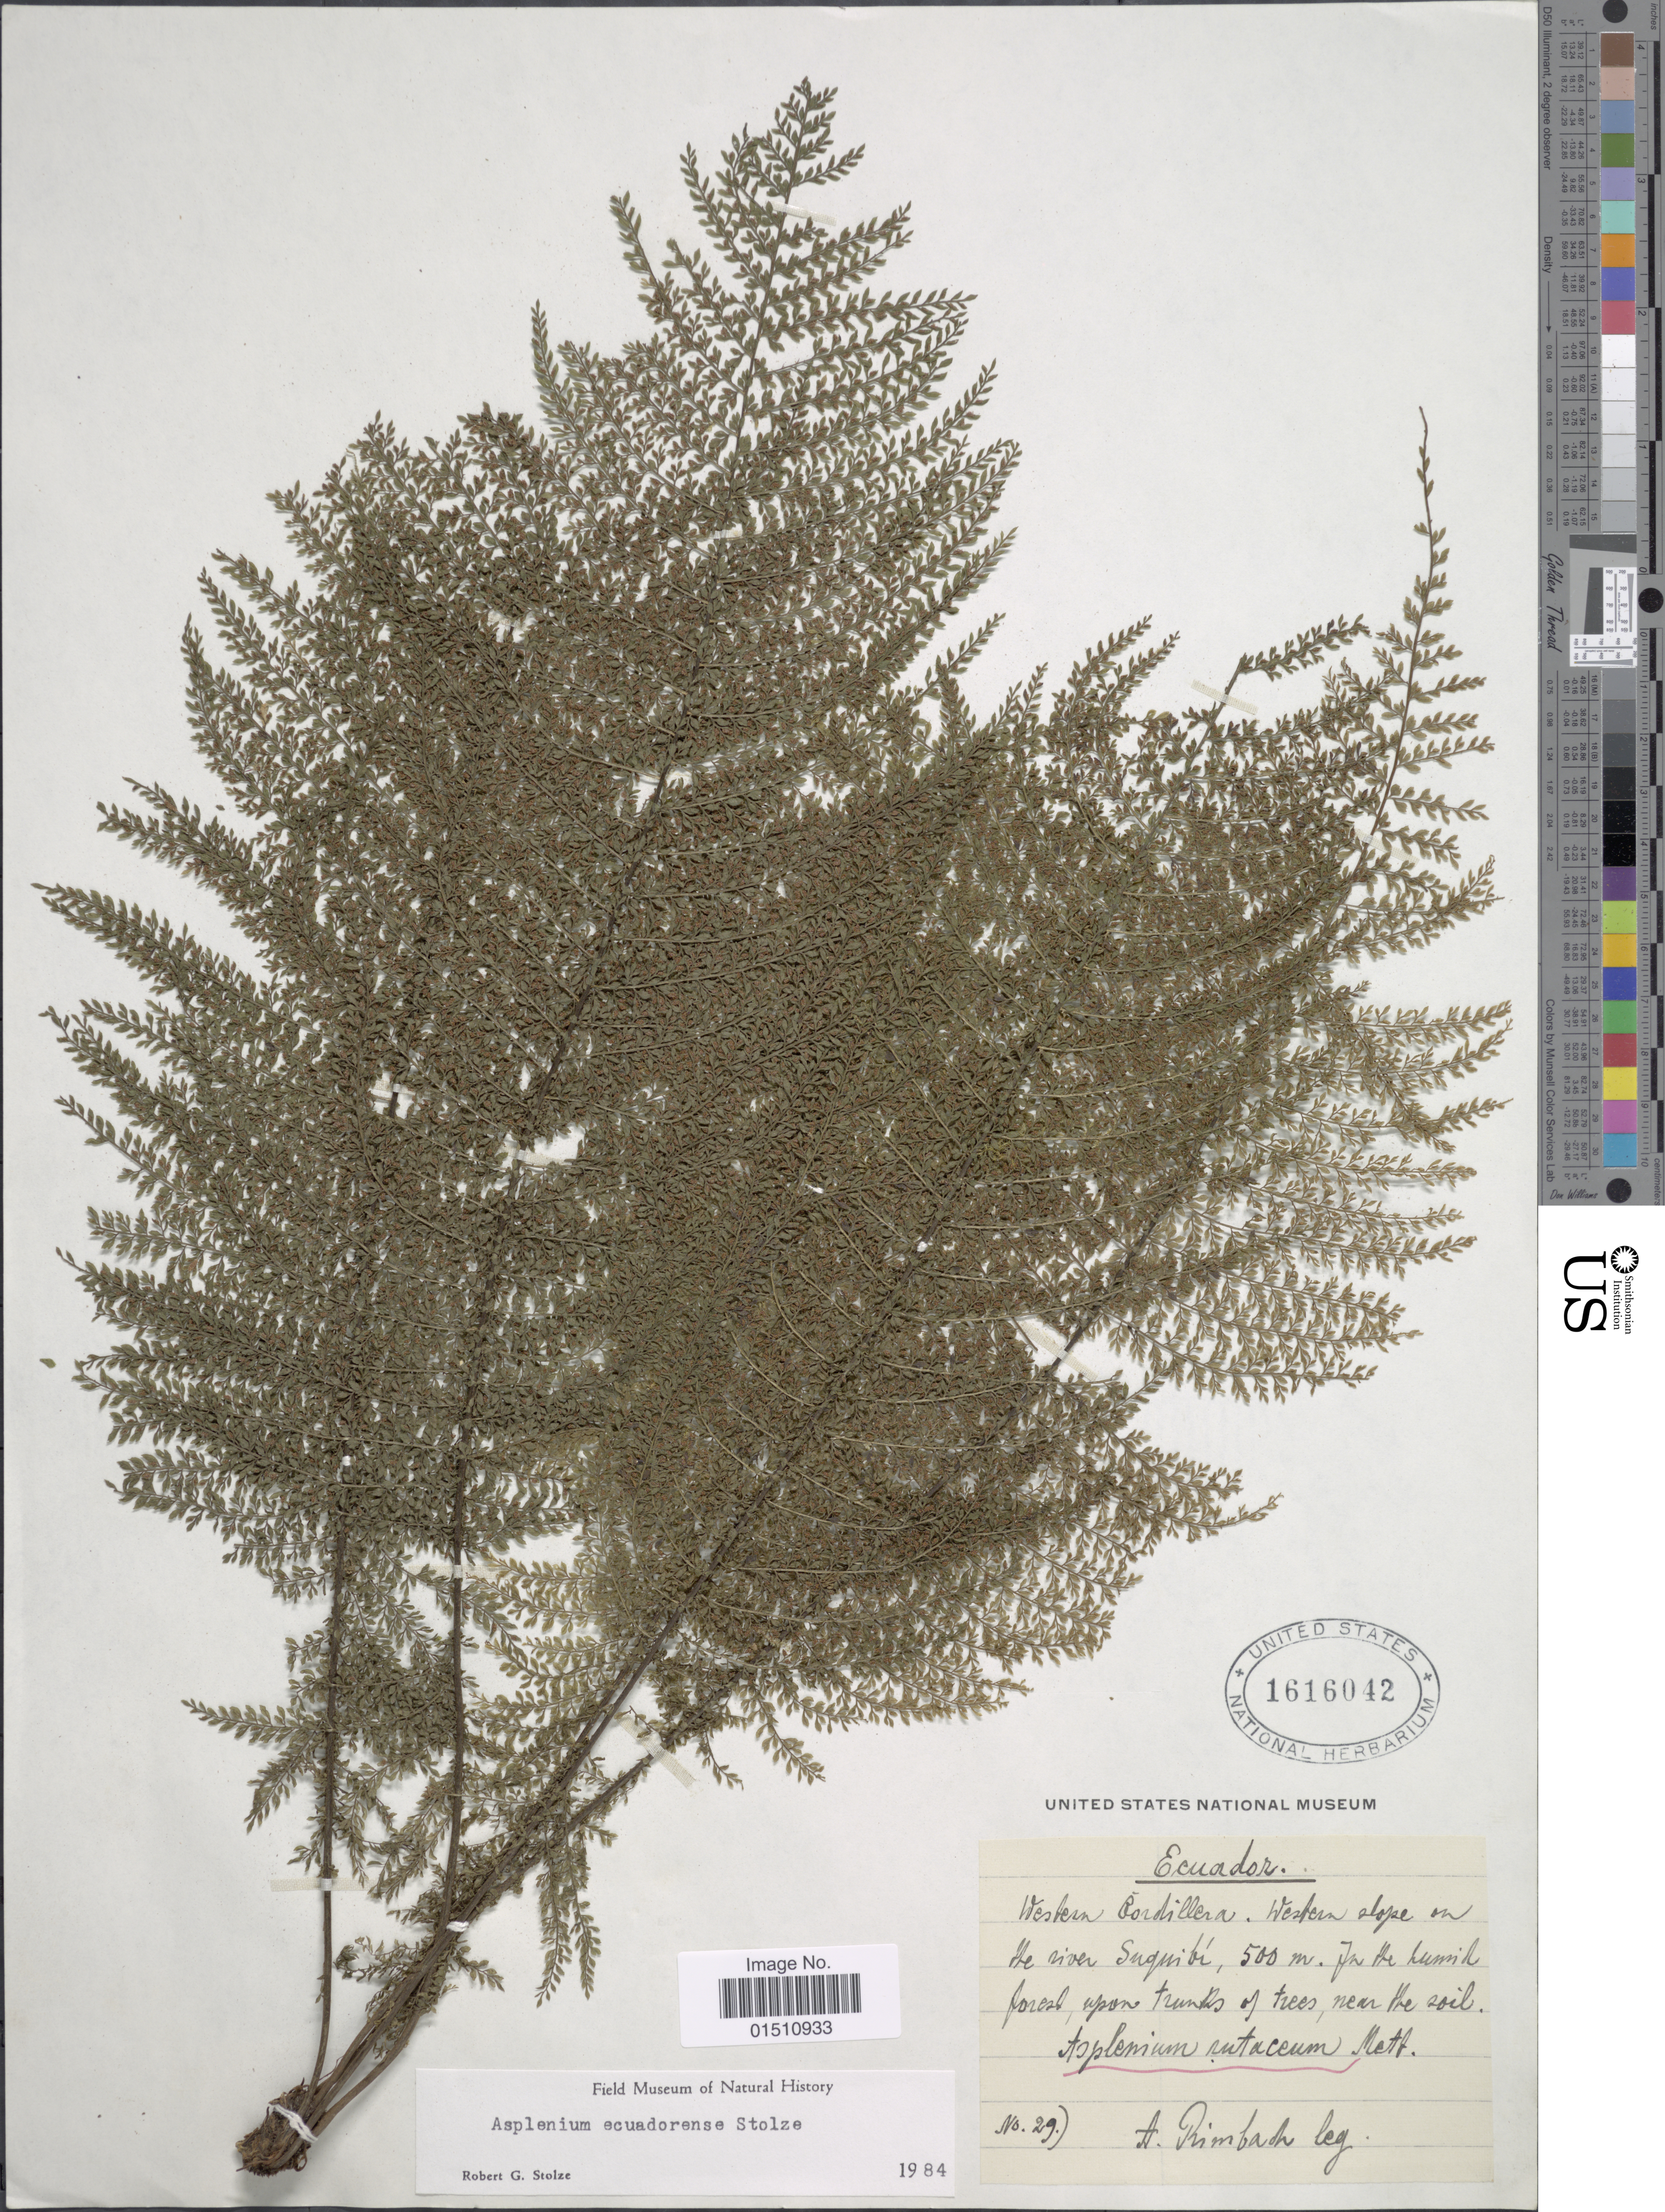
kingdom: Plantae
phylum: Tracheophyta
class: Polypodiopsida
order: Polypodiales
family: Aspleniaceae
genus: Asplenium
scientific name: Asplenium ecuadorense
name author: Stolze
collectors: A. Rimbach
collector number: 29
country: Ecuador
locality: Ecuador, Western Cordillera, Western slope on the river Suquibe.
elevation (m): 500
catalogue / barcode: US 1616042